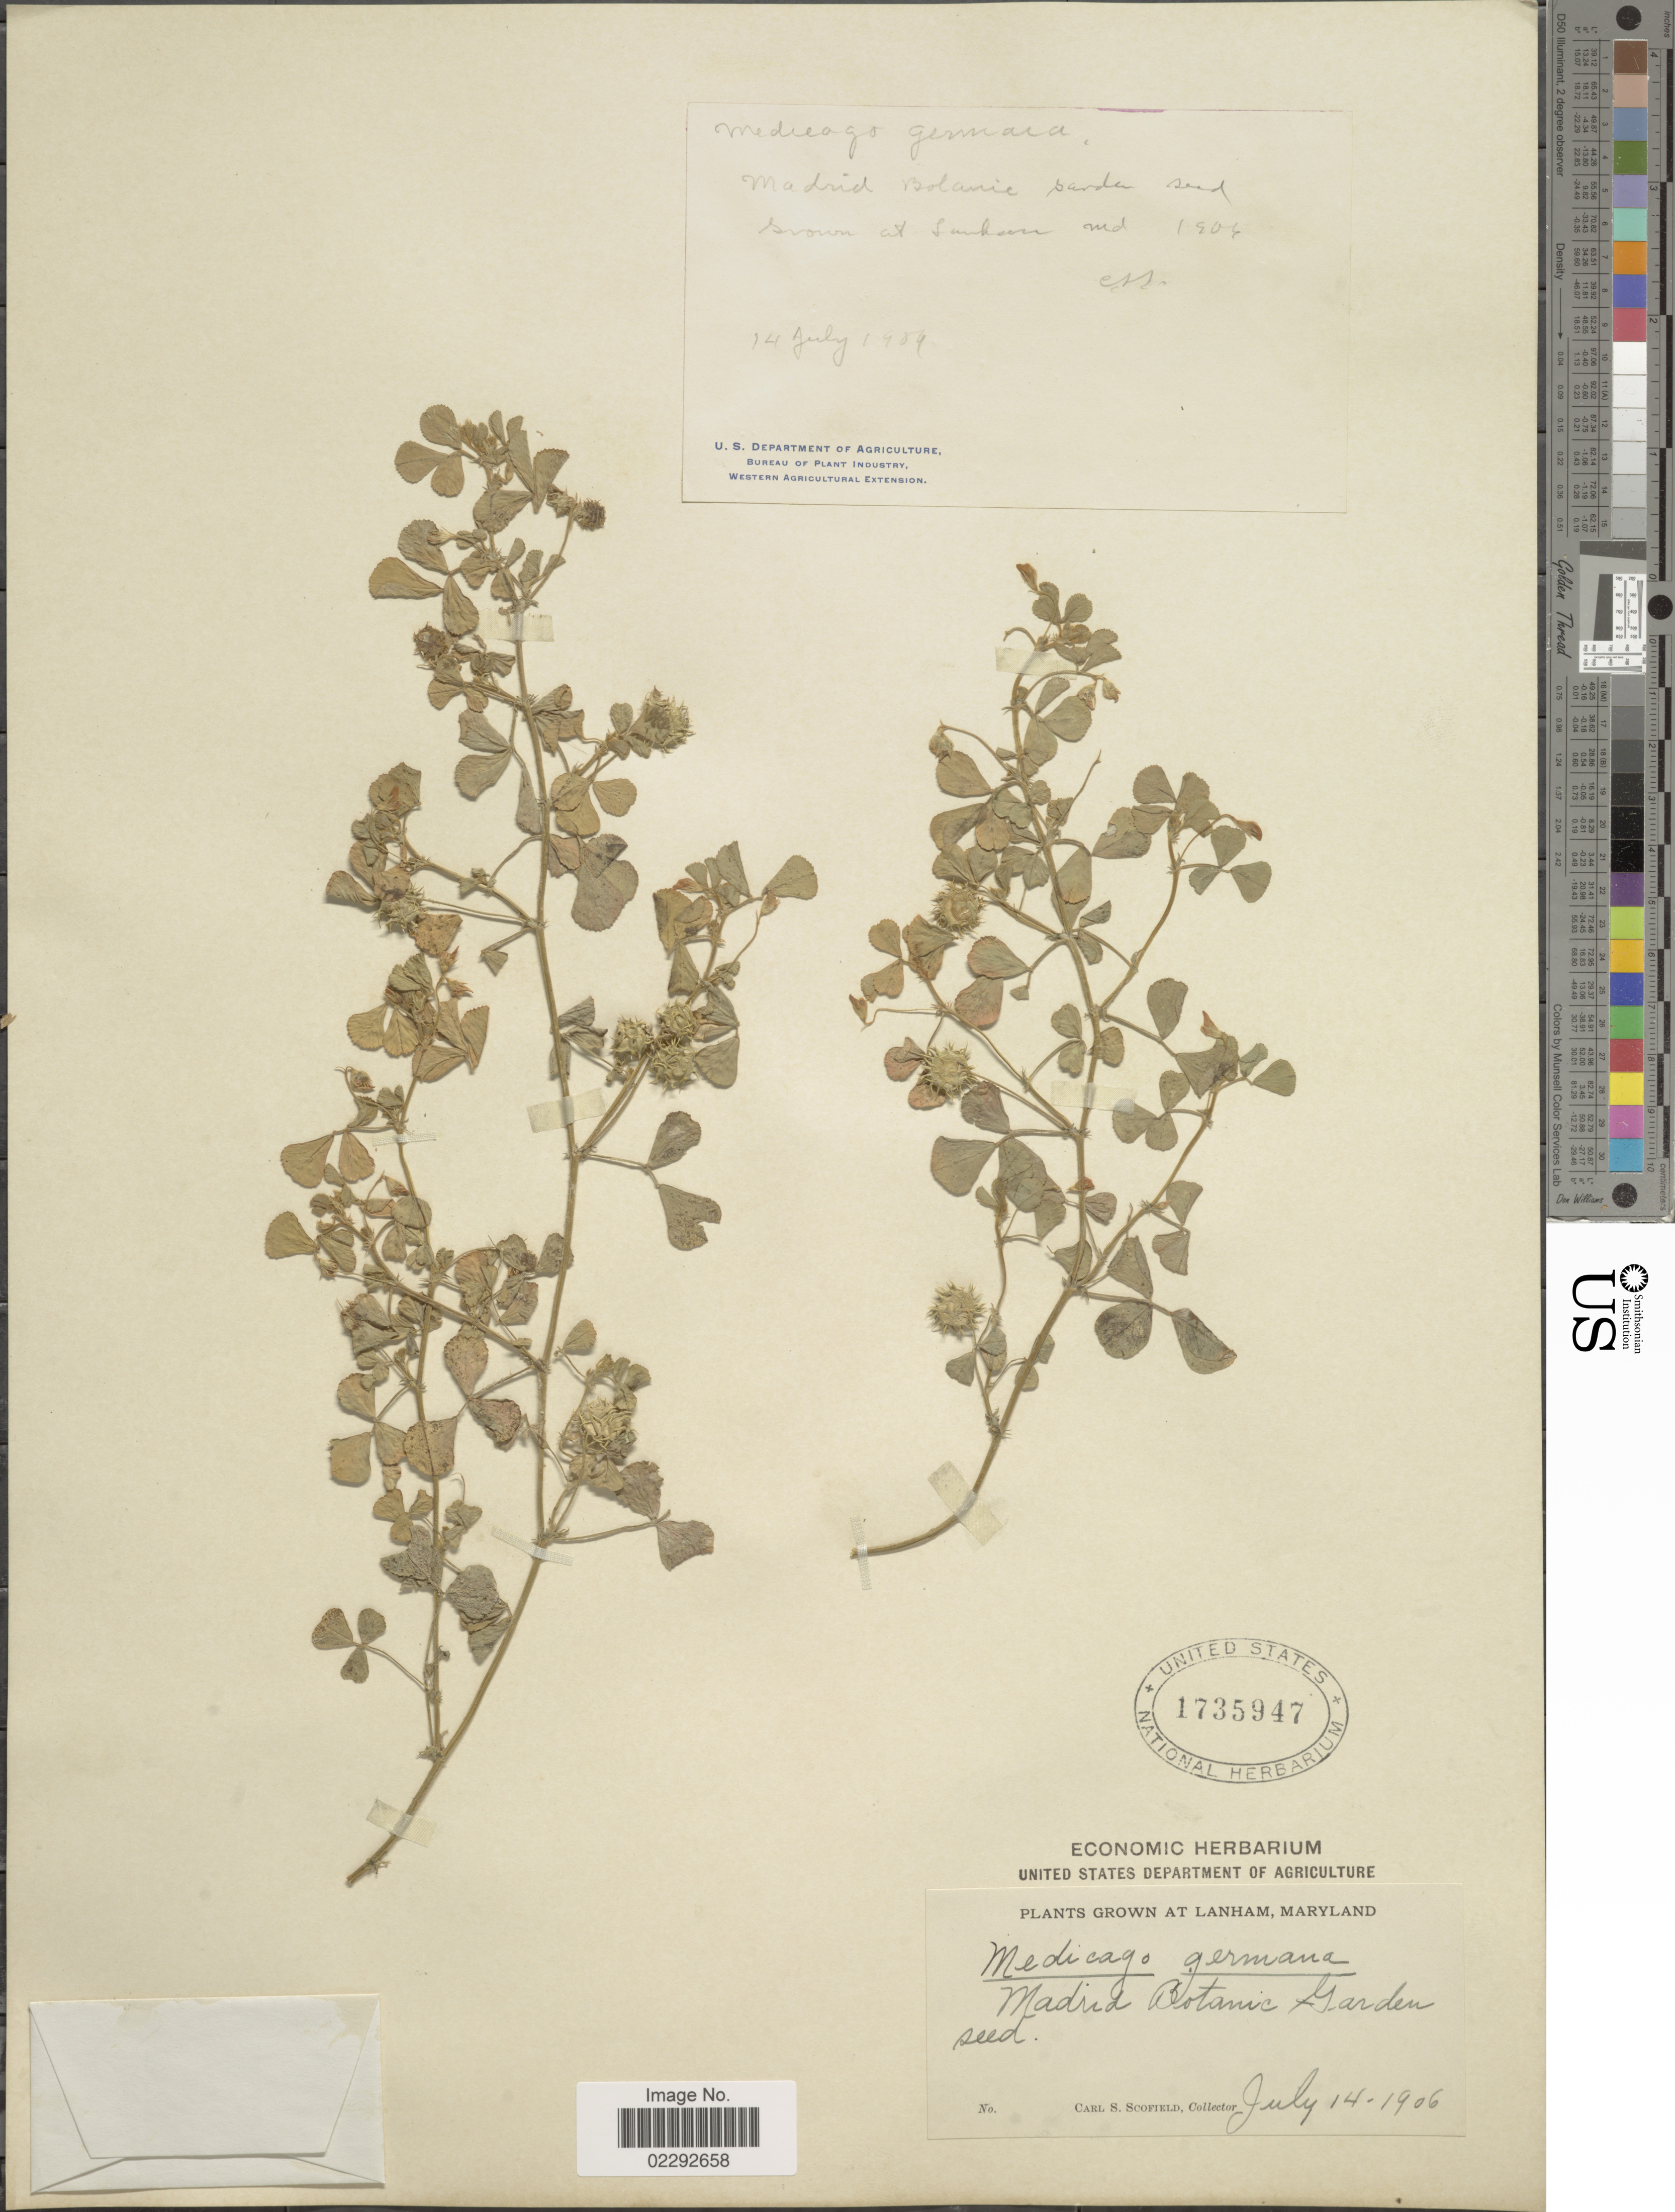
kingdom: Plantae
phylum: Tracheophyta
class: Magnoliopsida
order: Fabales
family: Fabaceae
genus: Medicago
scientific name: Medicago germana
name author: Jord.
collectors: C. Scofield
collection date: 1906-07-14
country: United States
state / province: Maryland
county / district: Prince George's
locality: Lanham, Maryland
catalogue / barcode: US 1735947